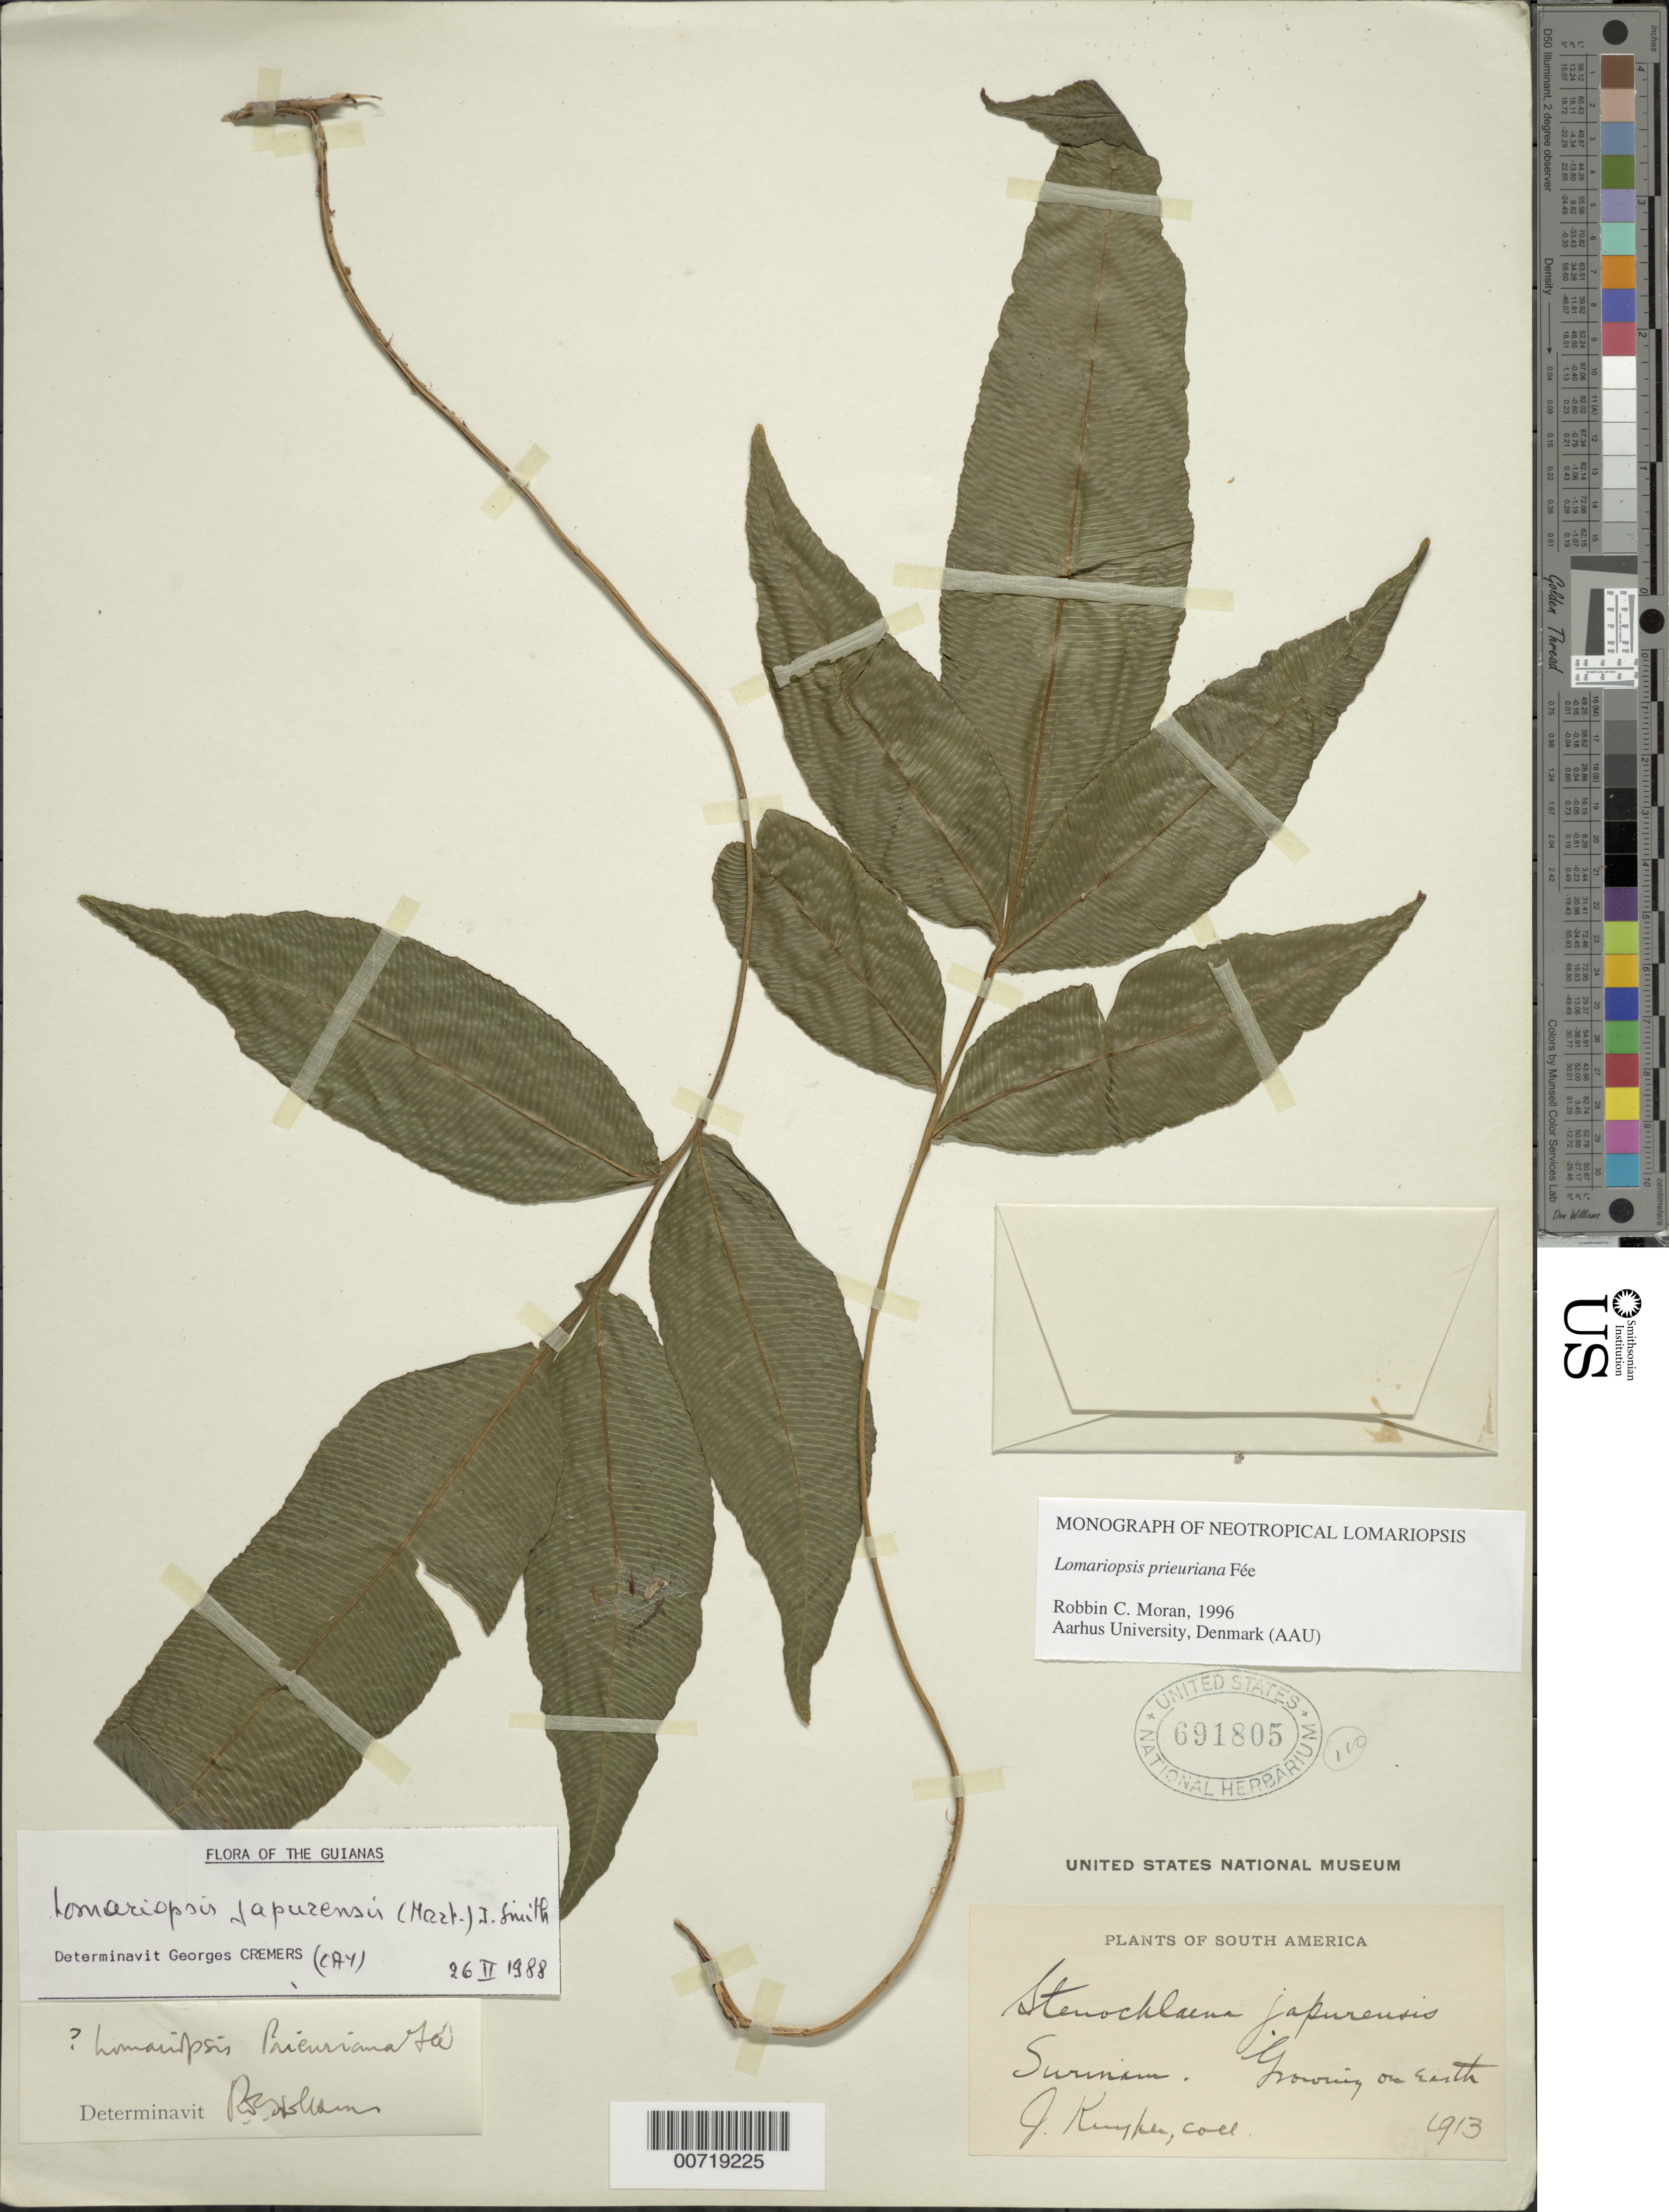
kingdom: Plantae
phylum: Tracheophyta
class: Polypodiopsida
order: Polypodiales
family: Lomariopsidaceae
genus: Lomariopsis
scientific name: Lomariopsis prieuriana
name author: Fée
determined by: Moran, R. C.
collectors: J. Kuyper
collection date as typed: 1913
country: Suriname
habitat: Growing on earth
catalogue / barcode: US 691805